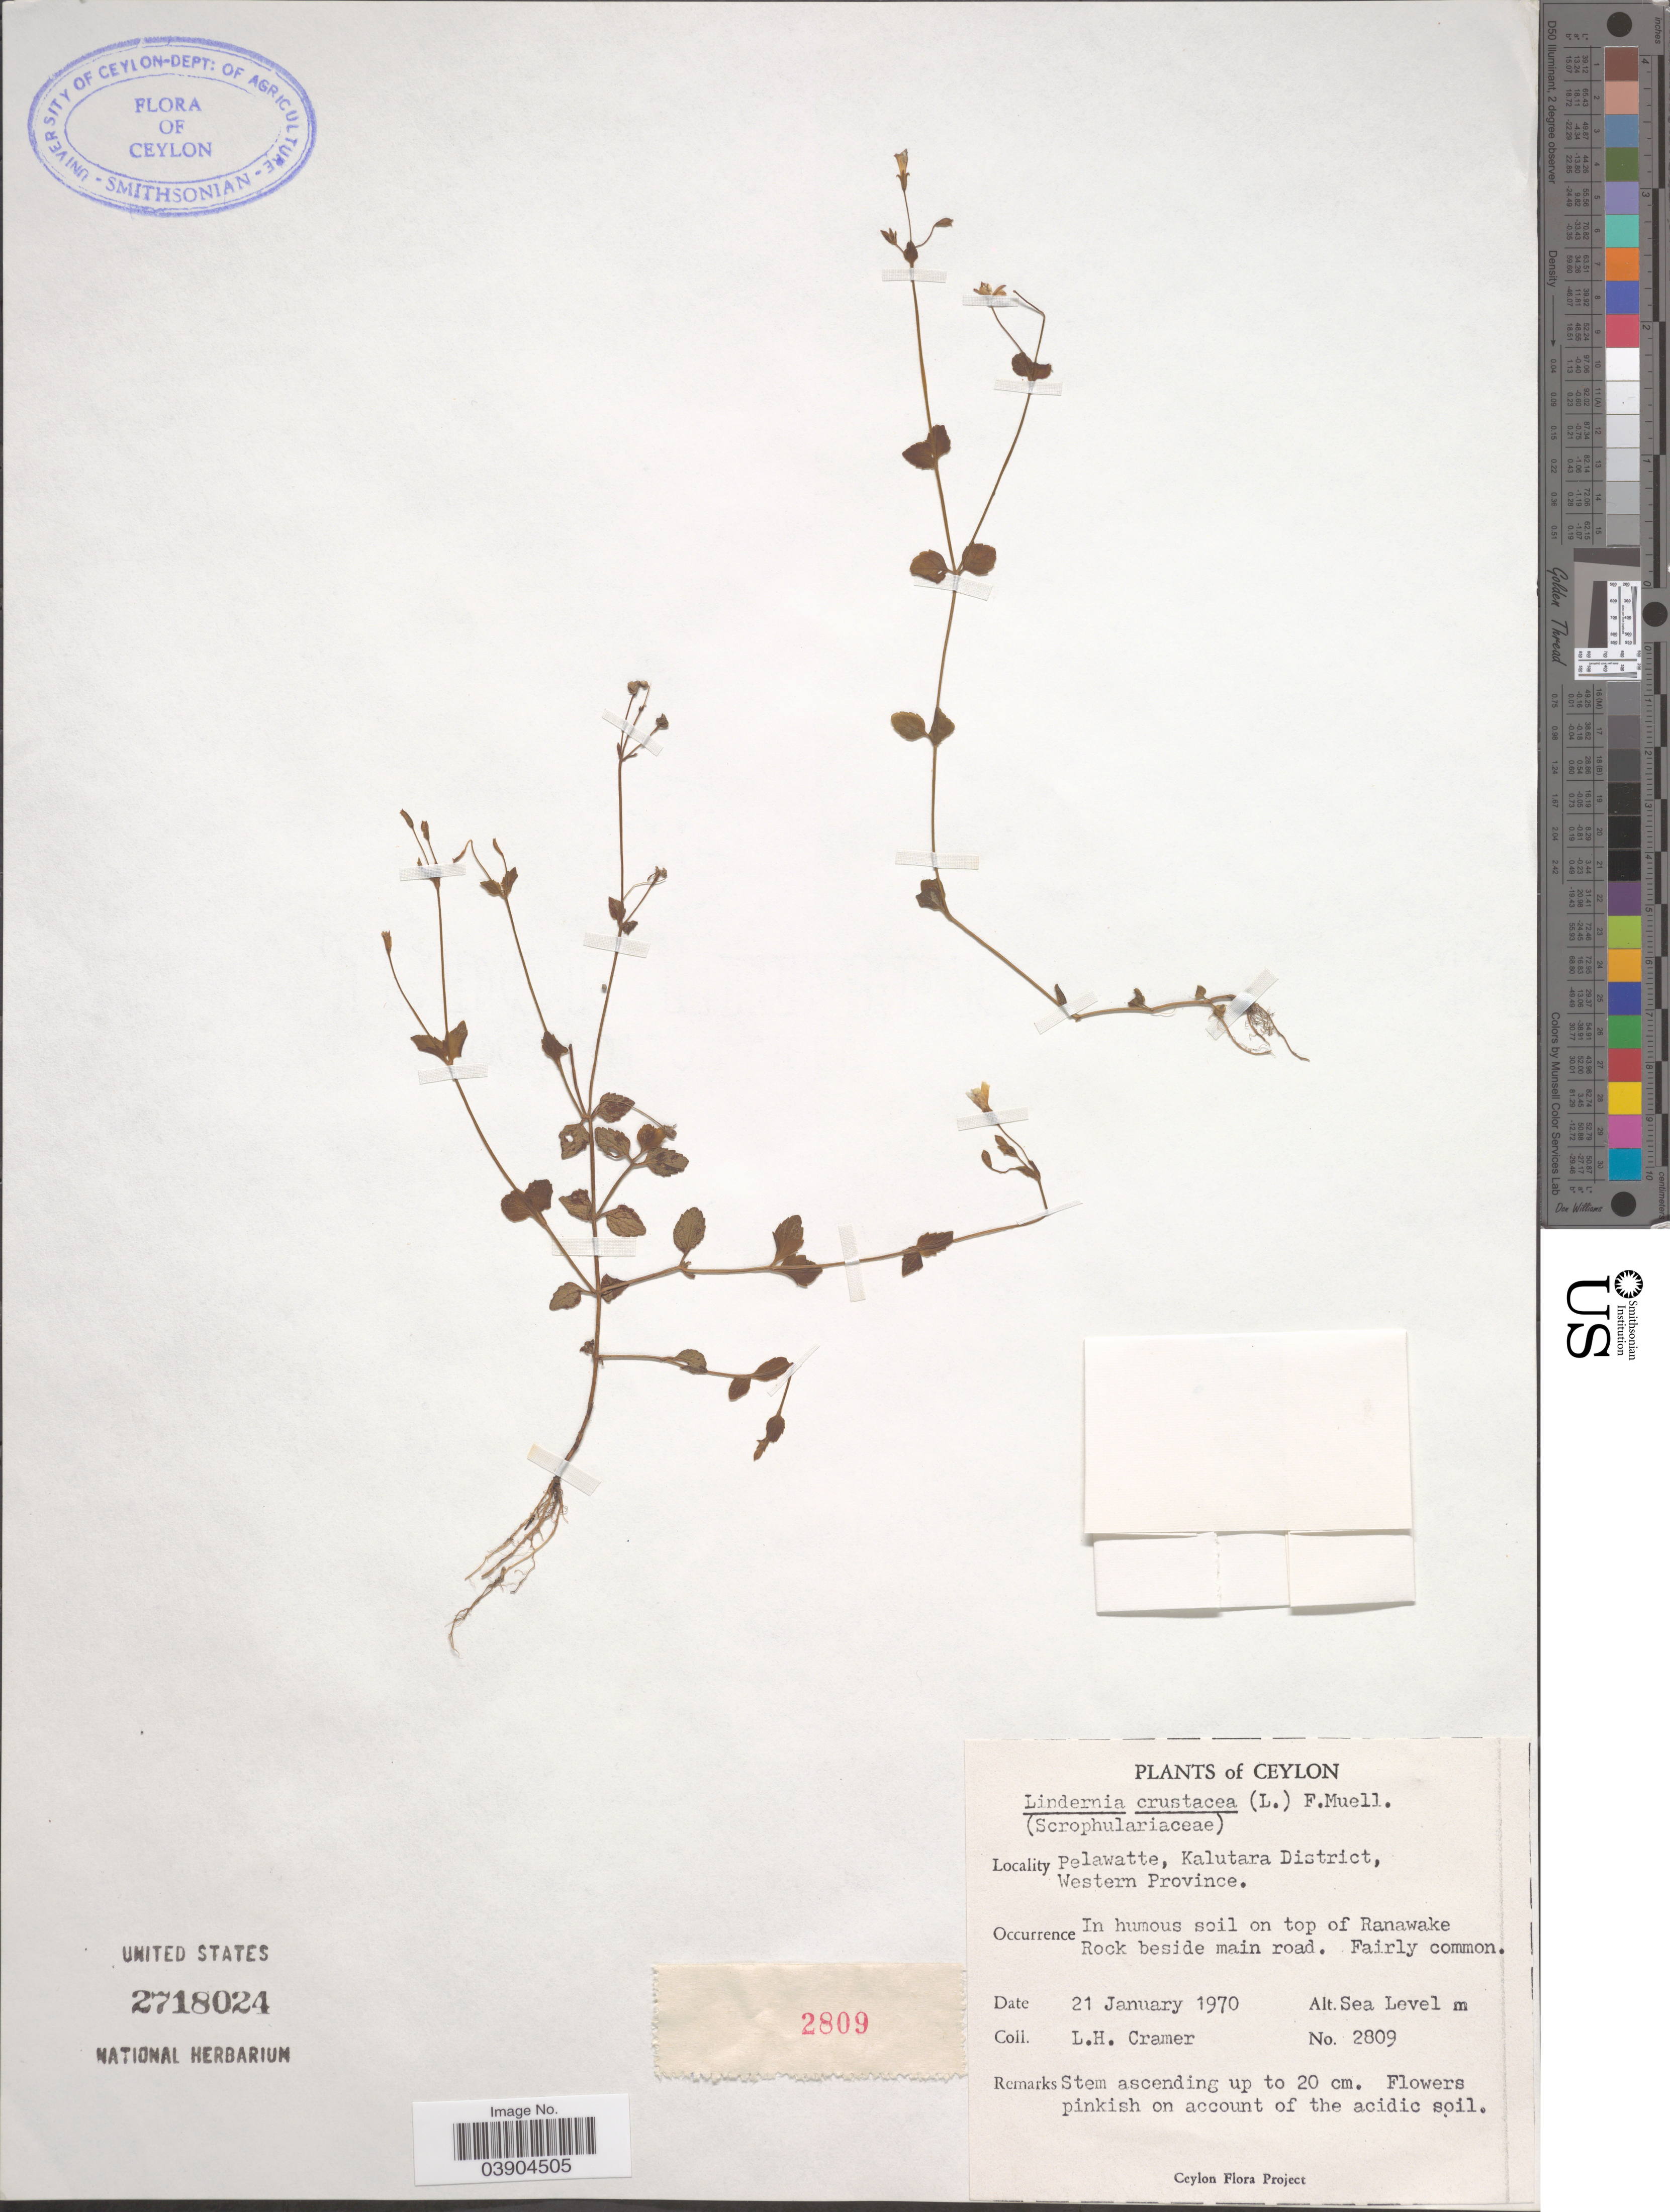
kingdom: Plantae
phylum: Tracheophyta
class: Magnoliopsida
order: Lamiales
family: Linderniaceae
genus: Lindernia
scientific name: Lindernia crustacea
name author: (L.) F. Muell.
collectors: L. H. Cramer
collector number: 2809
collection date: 1970-01-21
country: Sri Lanka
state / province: Western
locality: Ceylon. Pelawatte, Kalutara District. In humous soil on top of Ranawake Rock beside main road.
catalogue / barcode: US 2718024